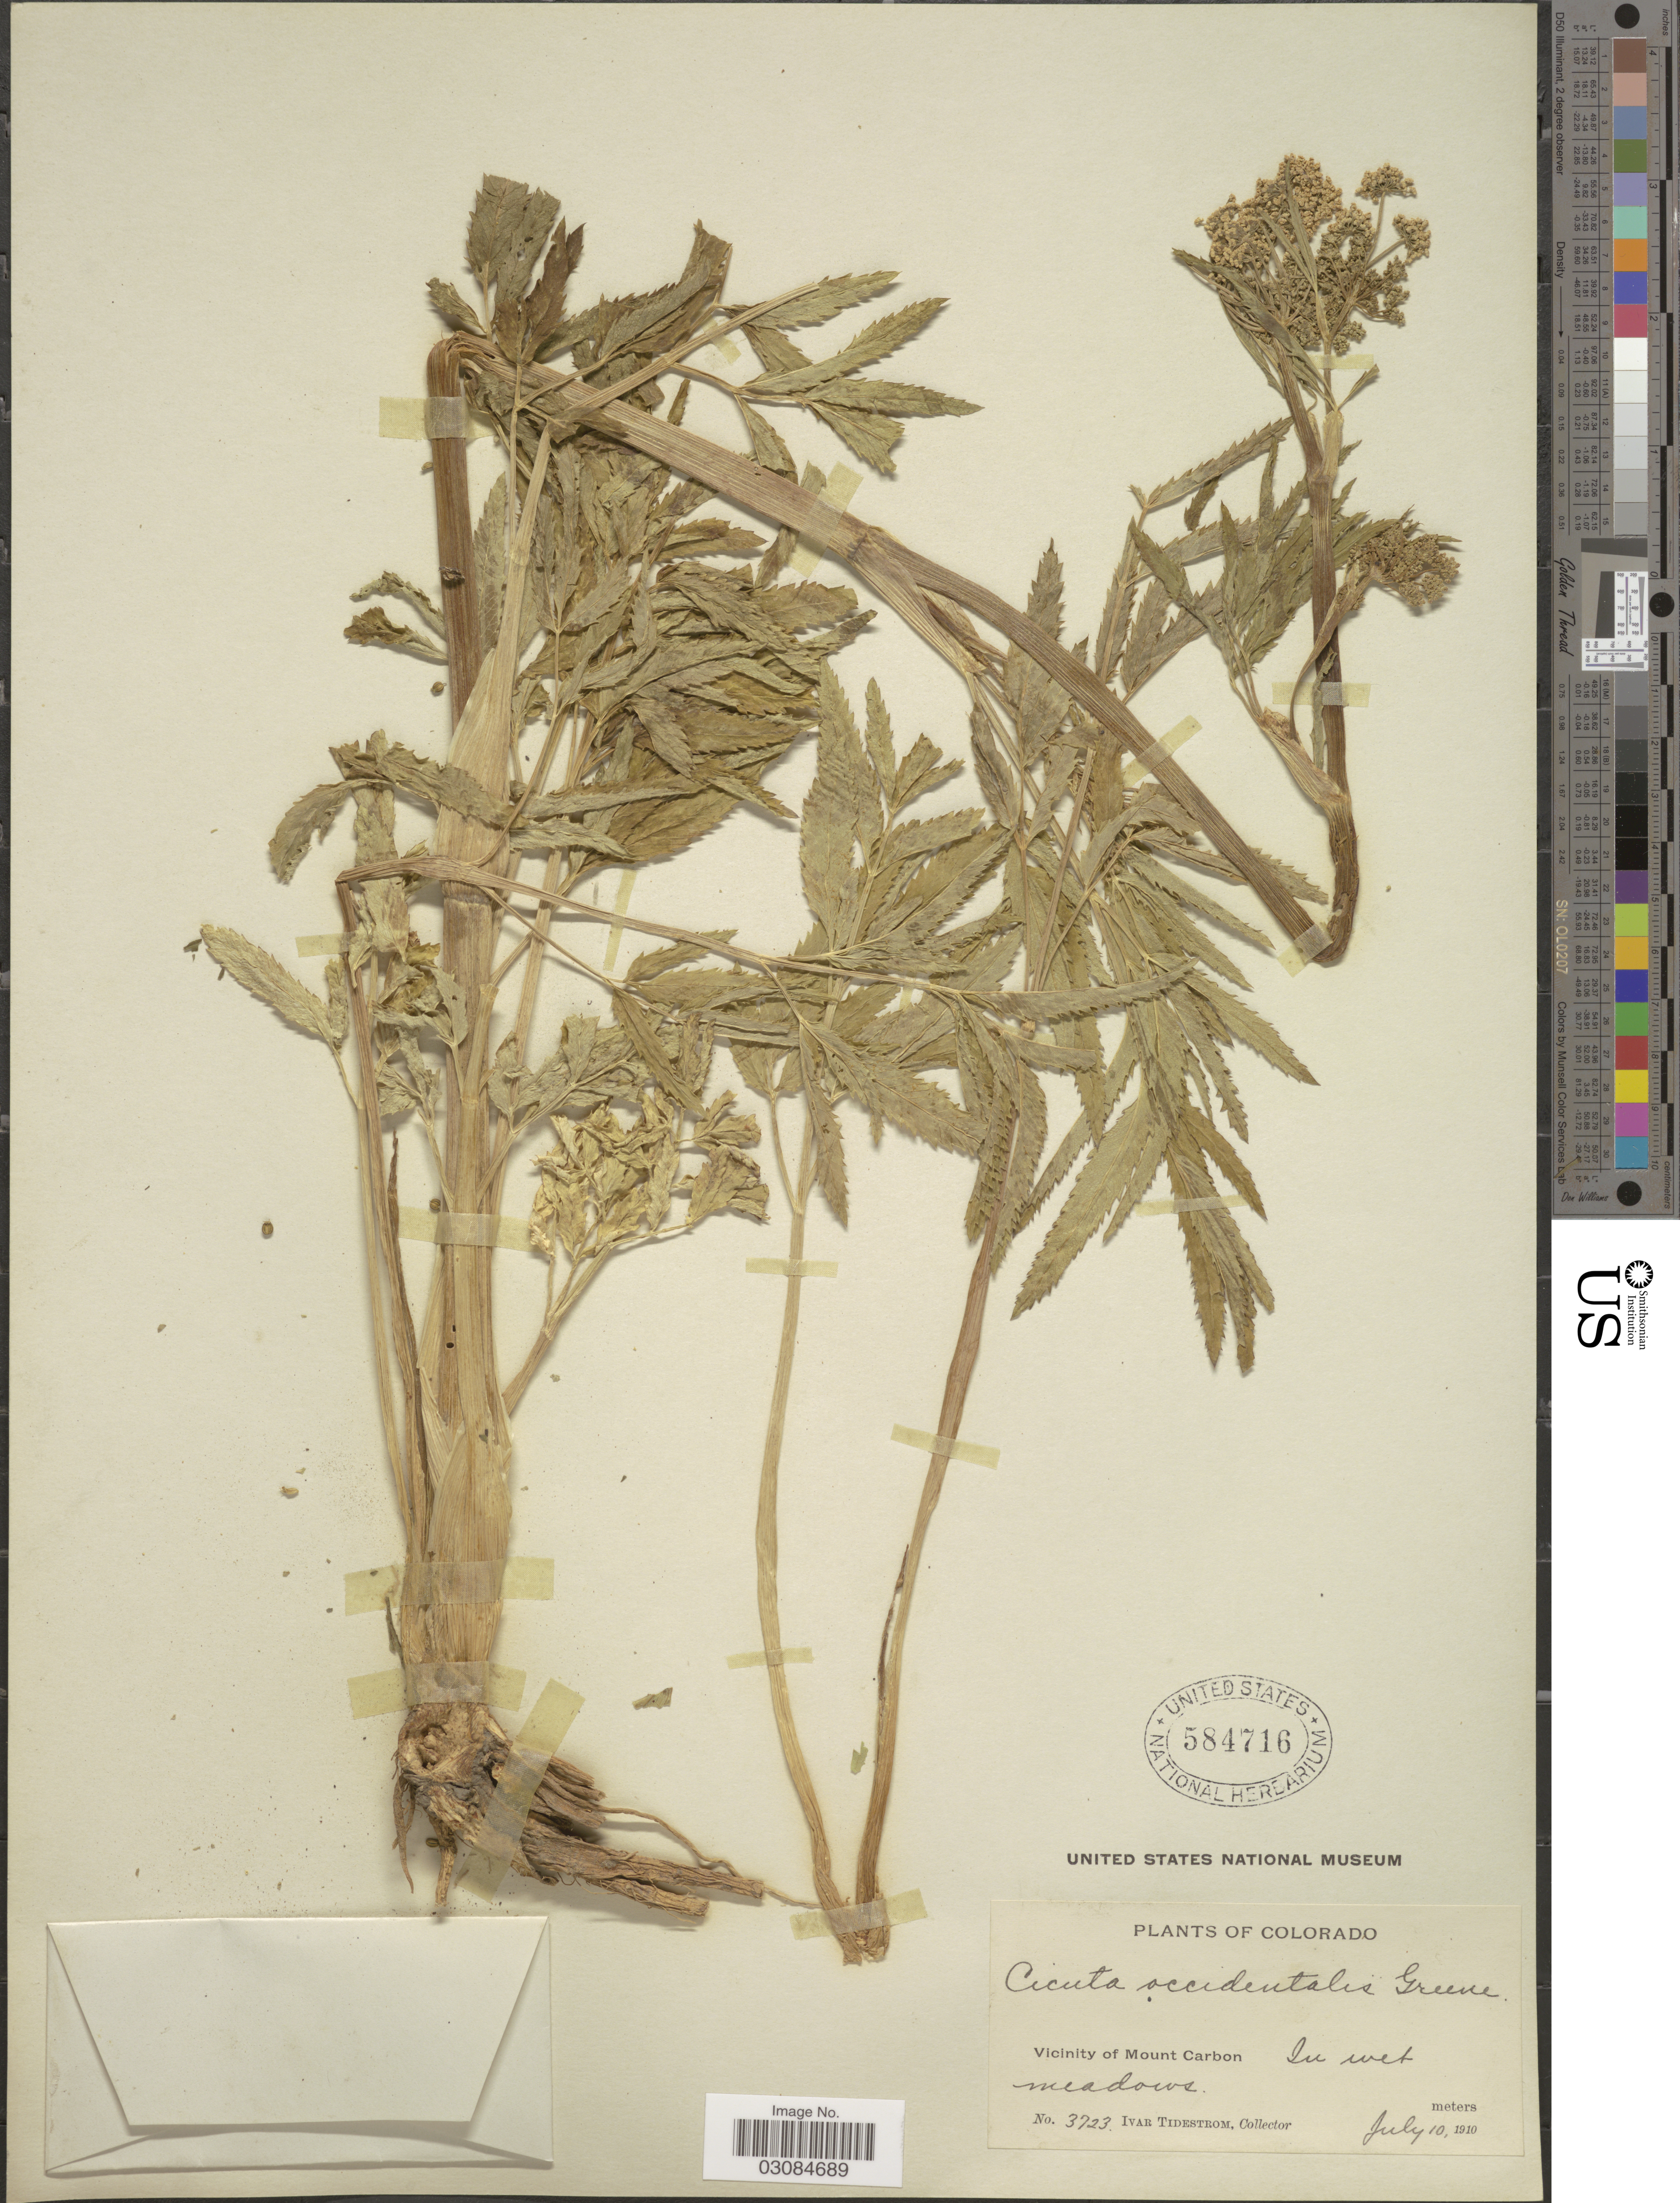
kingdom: Plantae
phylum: Tracheophyta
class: Magnoliopsida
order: Apiales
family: Apiaceae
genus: Cicuta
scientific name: Cicuta occidentalis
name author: Greene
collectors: I. F. Tidestrom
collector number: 3723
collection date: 1910-07-10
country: United States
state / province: Colorado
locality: Vicinity of Mount Carbon.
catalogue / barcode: US 584716